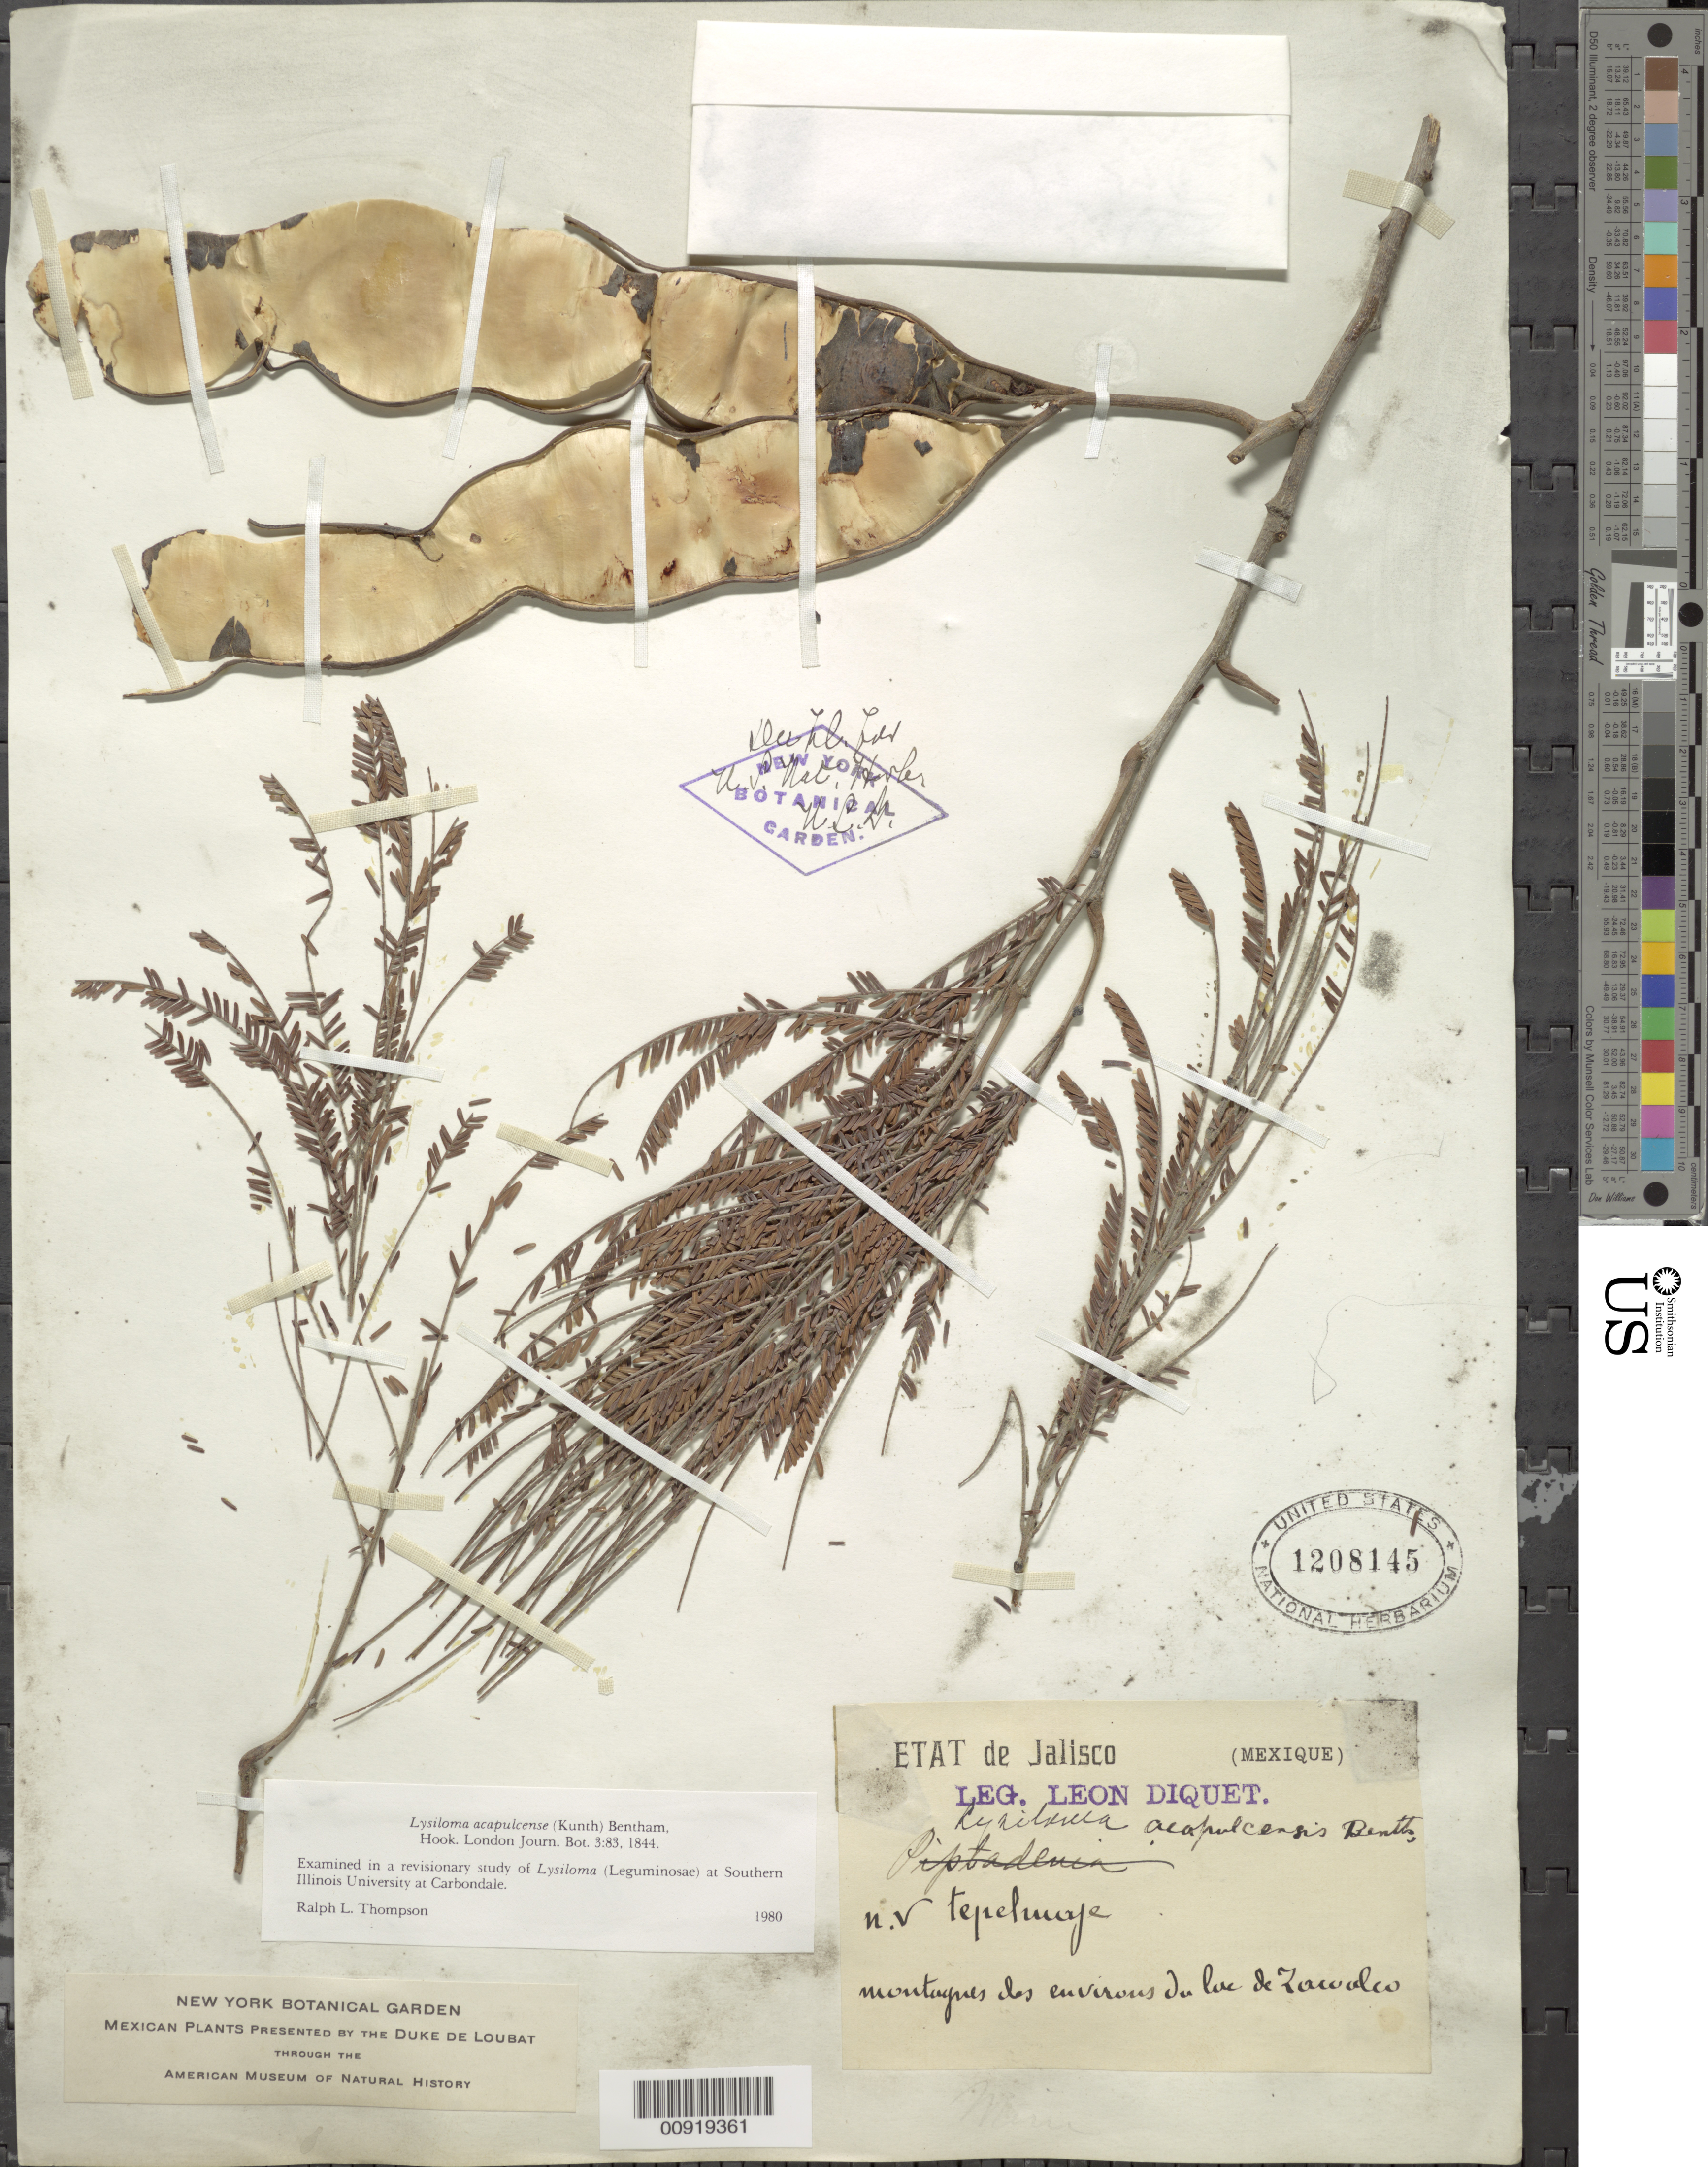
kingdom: Plantae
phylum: Tracheophyta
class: Magnoliopsida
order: Fabales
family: Fabaceae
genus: Lysiloma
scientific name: Lysiloma acapulcense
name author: (Kunth) Benth.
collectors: L. Diquet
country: Mexico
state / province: Jalisco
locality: Environs du lac Zocualco, Etat de Jalisco.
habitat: Montagnes.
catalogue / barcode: US 1208145